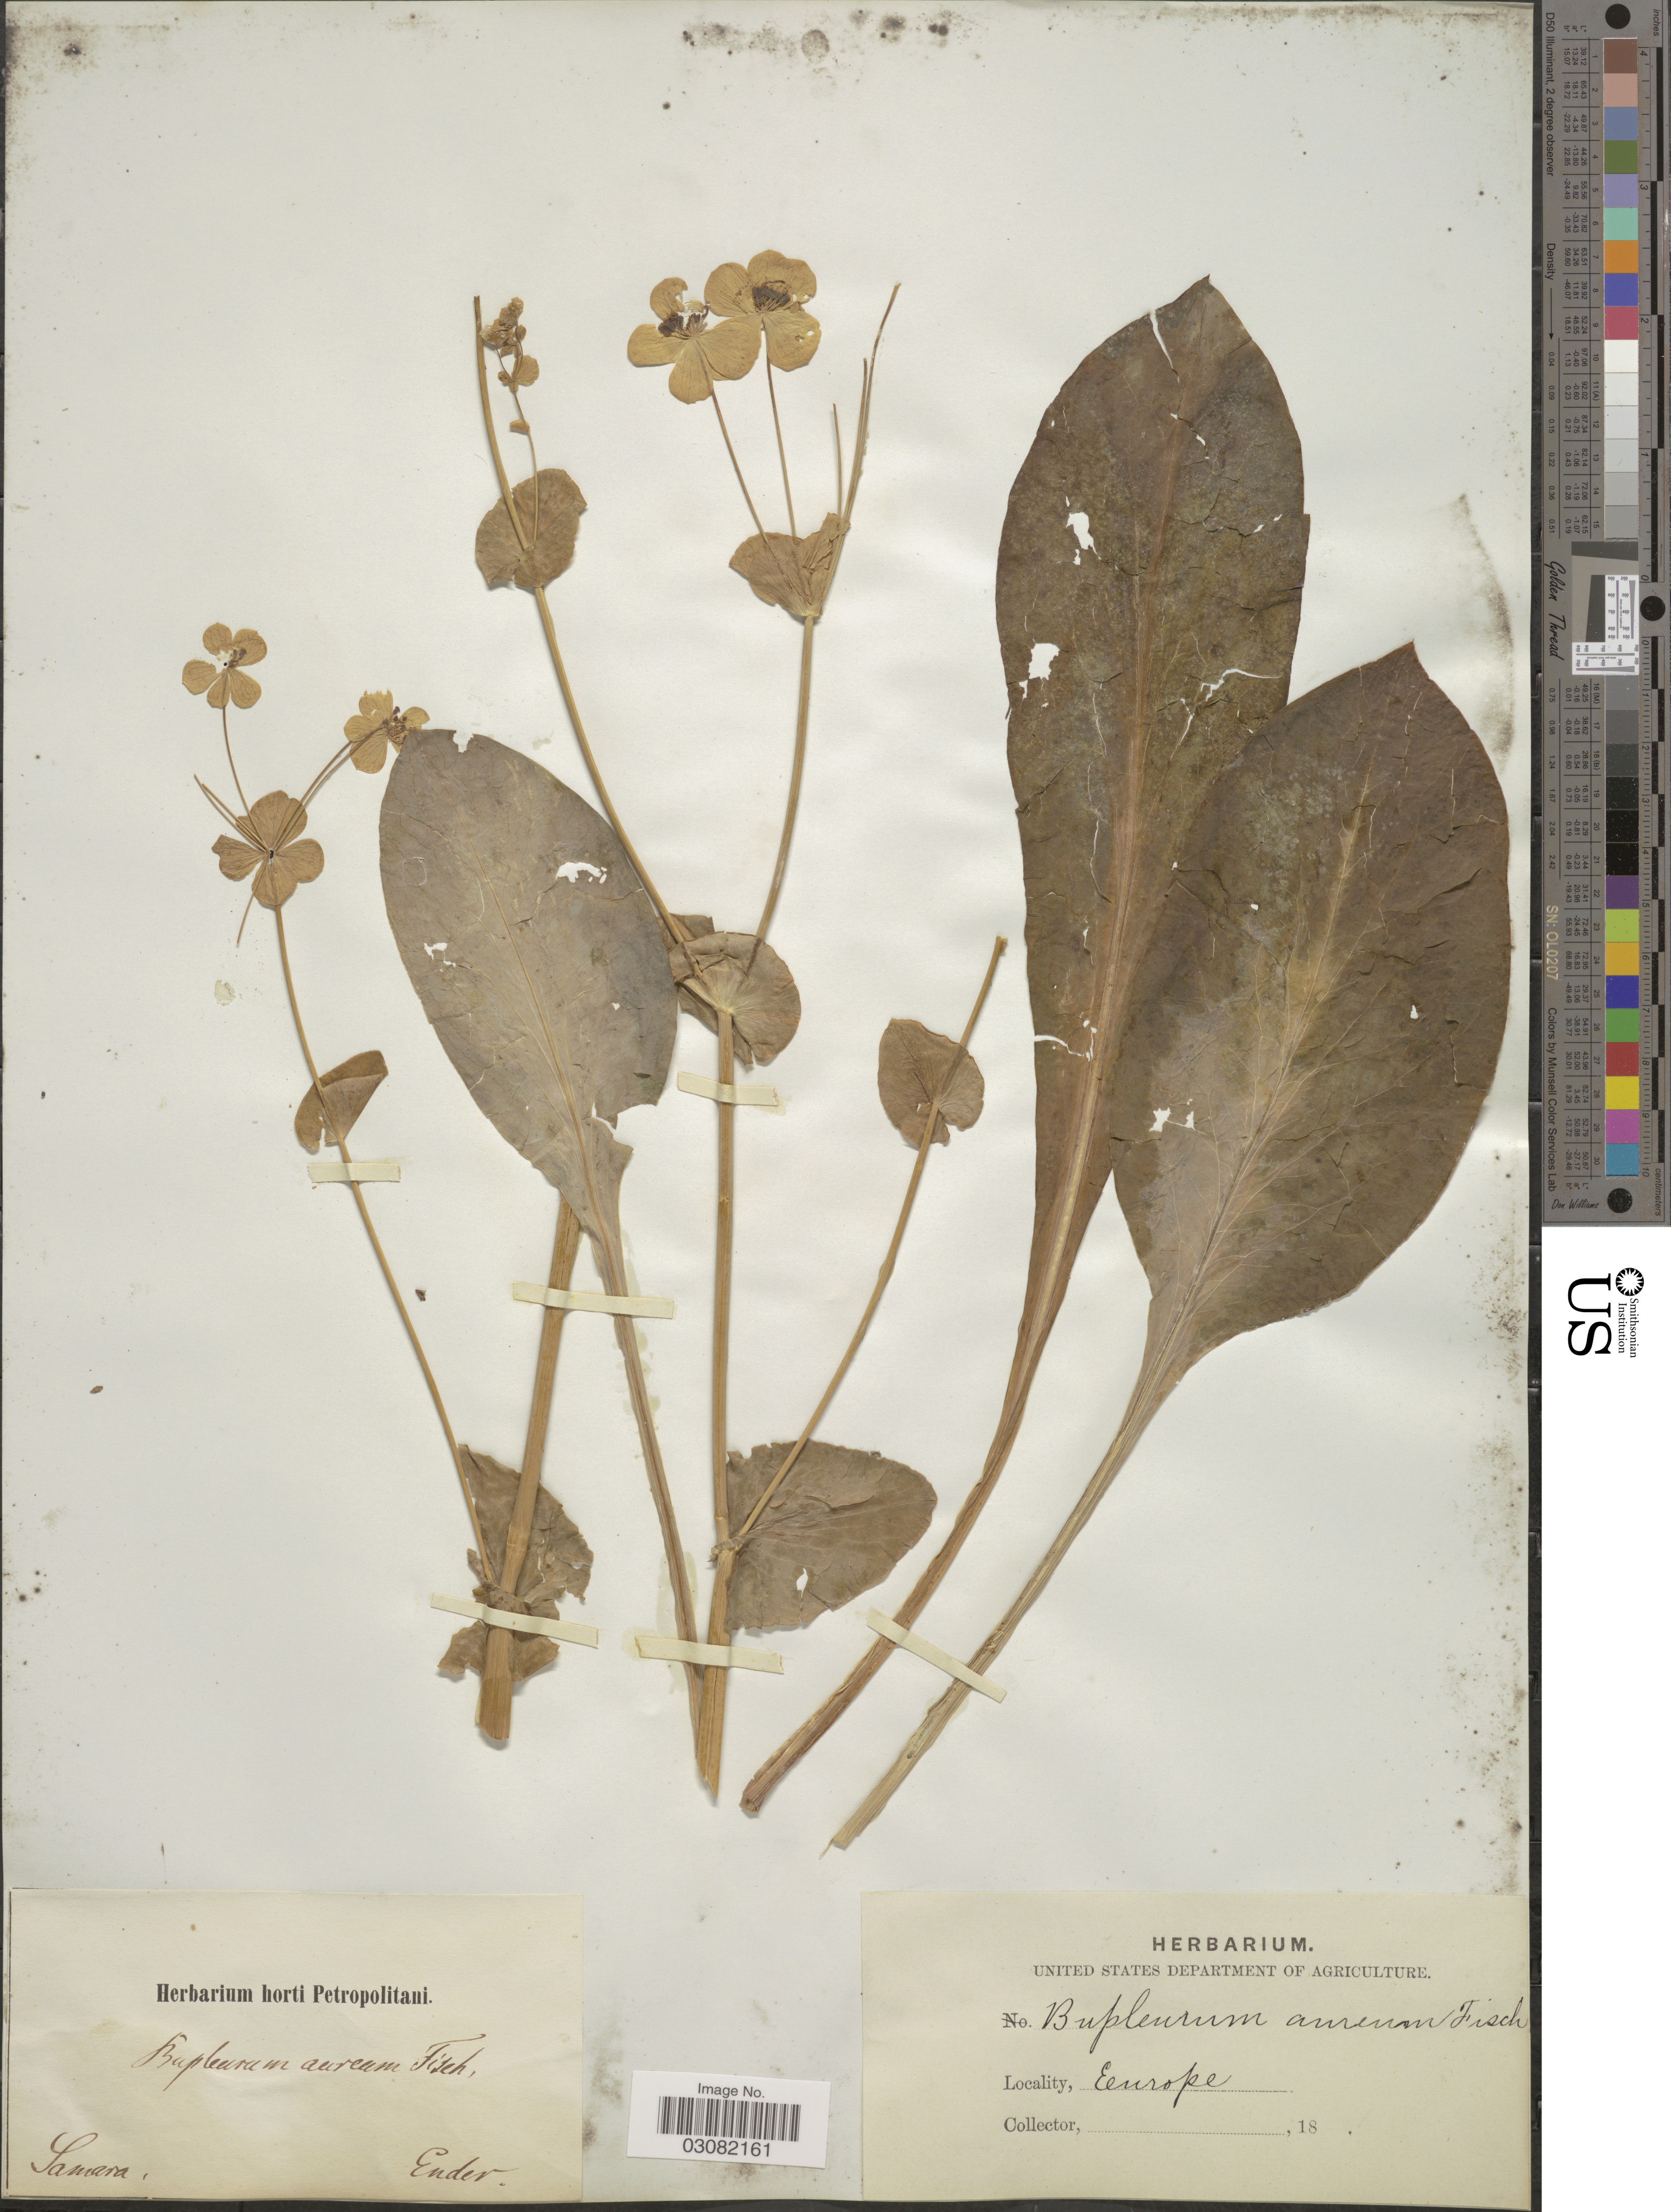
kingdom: Plantae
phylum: Tracheophyta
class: Magnoliopsida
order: Apiales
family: Apiaceae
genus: Bupleurum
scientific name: Bupleurum aureum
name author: Fisch.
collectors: Ender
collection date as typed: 18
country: Russian Federation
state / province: Samara